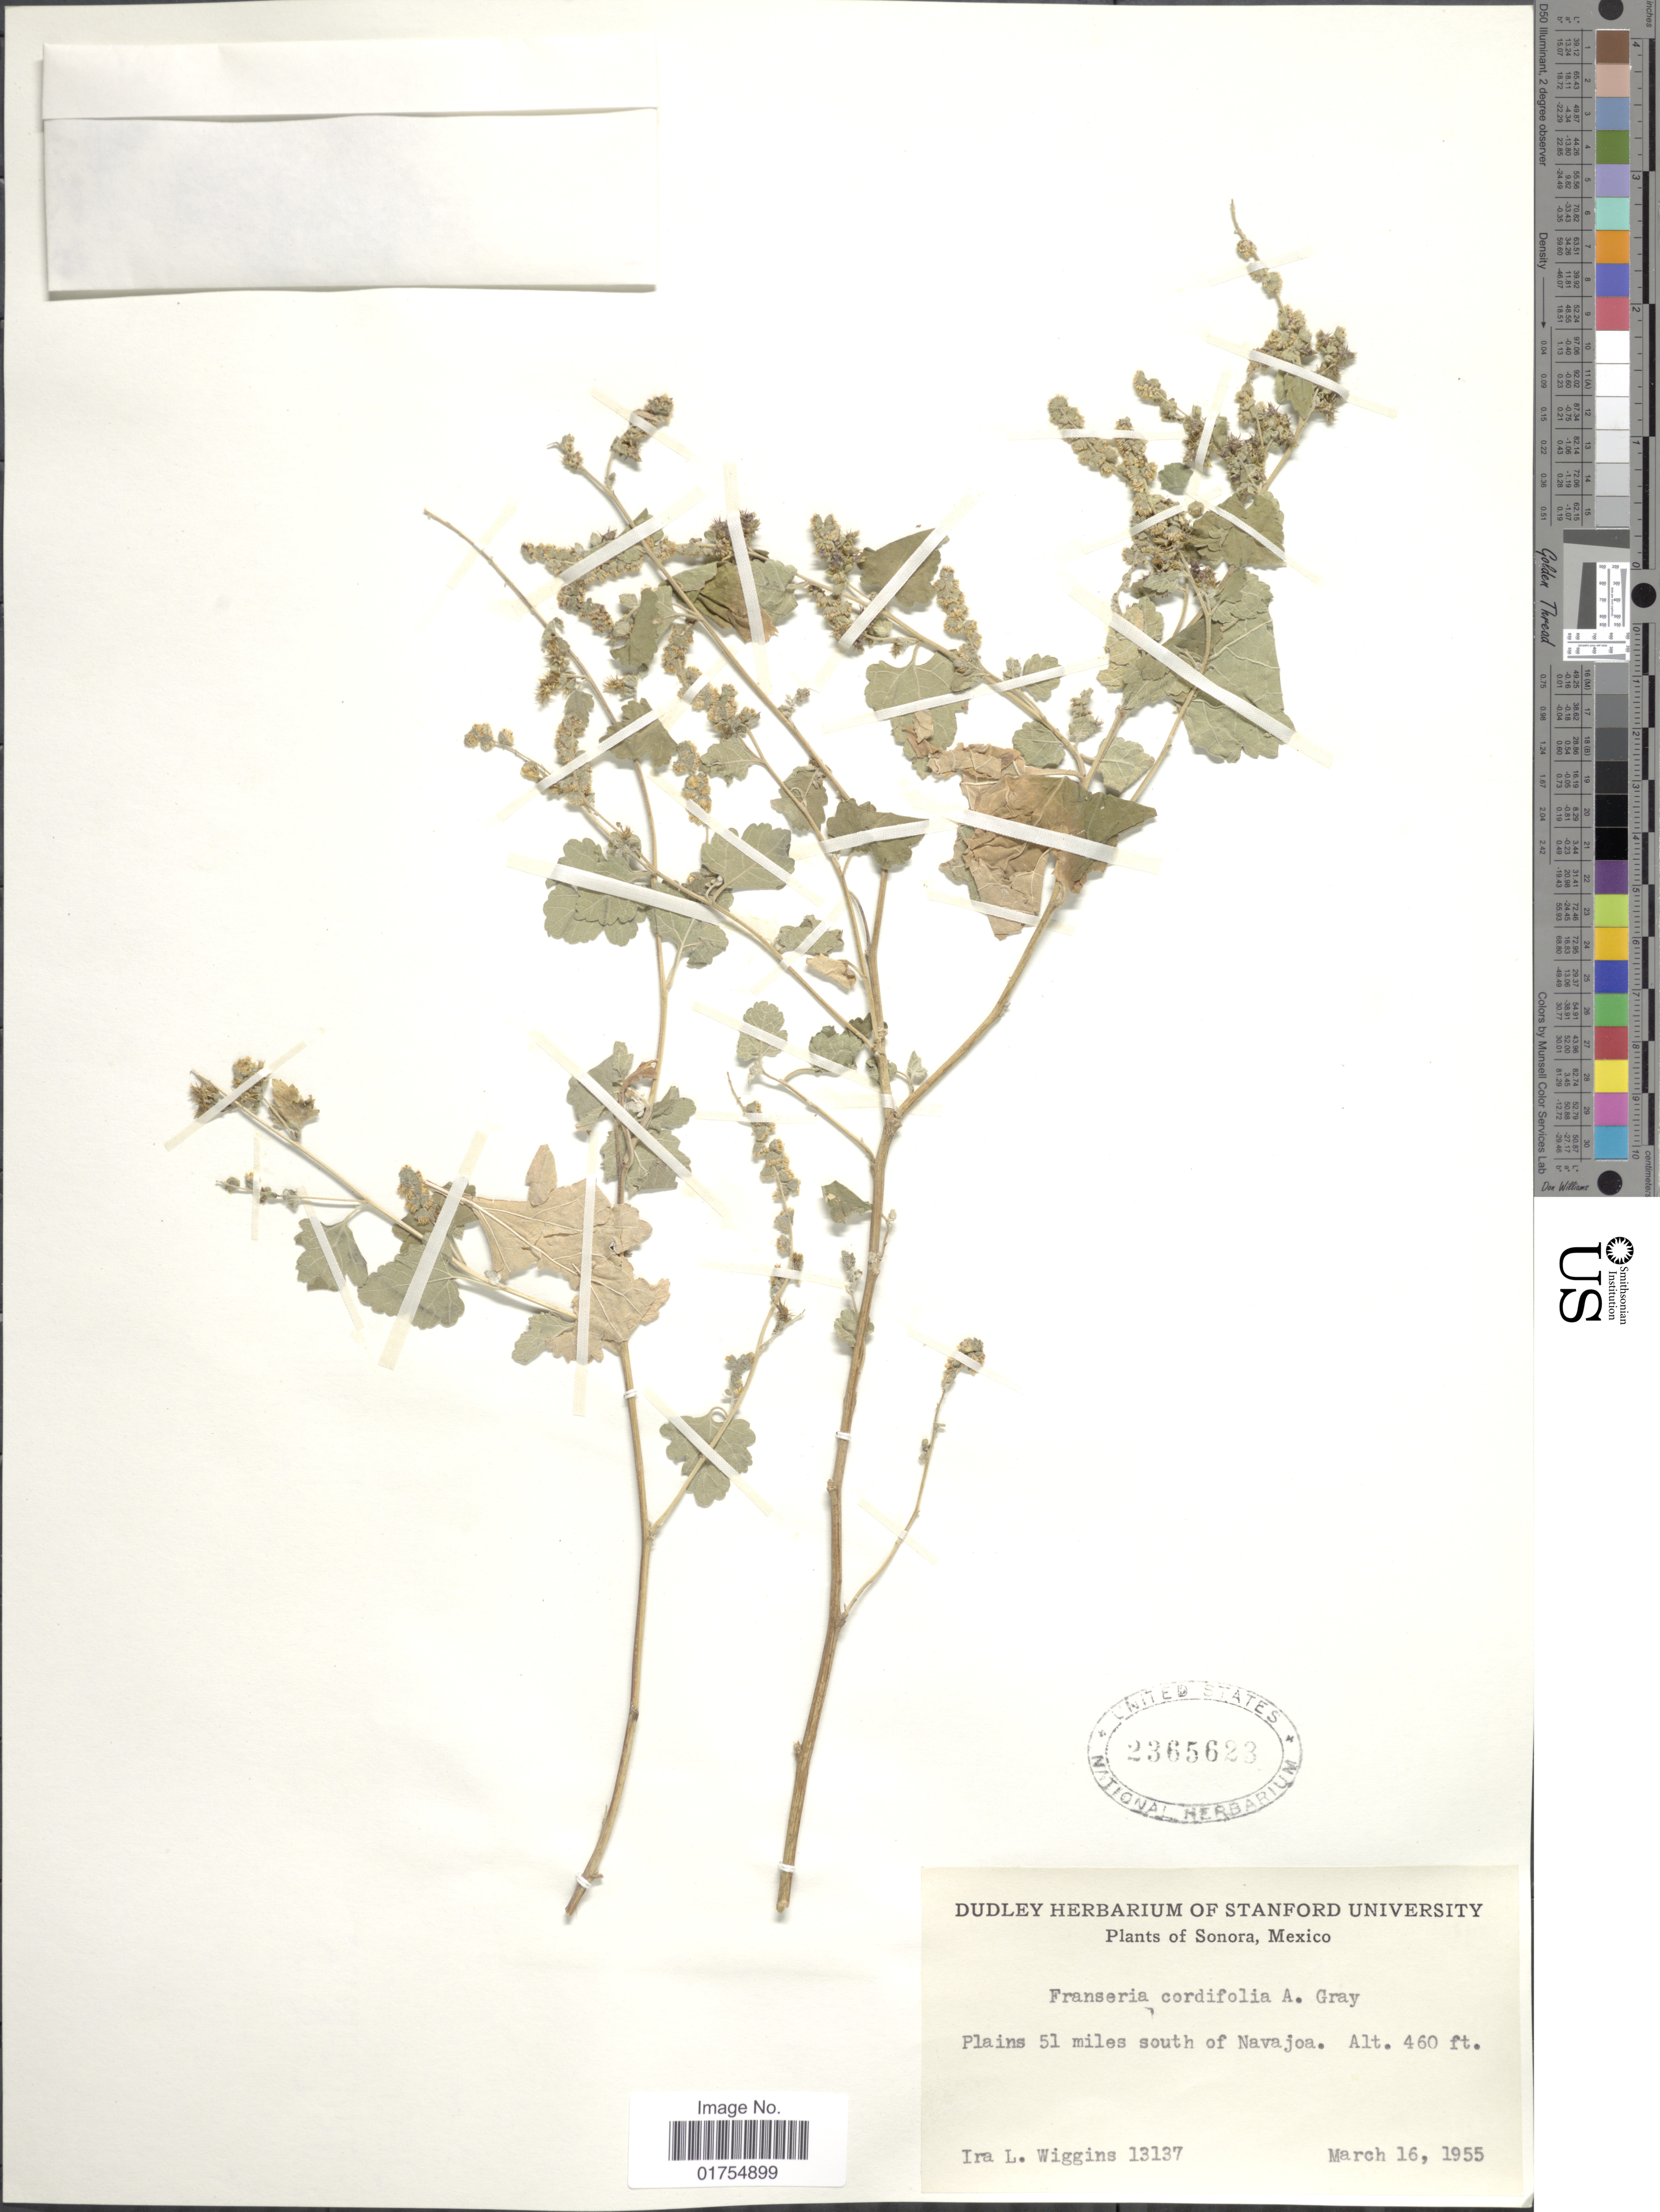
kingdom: Plantae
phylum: Tracheophyta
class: Magnoliopsida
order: Asterales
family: Asteraceae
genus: Franseria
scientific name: Franseria cordifolia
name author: A. Gray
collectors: I. L. Wiggins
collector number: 13137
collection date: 1955-03-16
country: Mexico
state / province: Sonora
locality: Plains 51 miles south of Navajoa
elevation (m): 140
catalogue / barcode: US 2365623